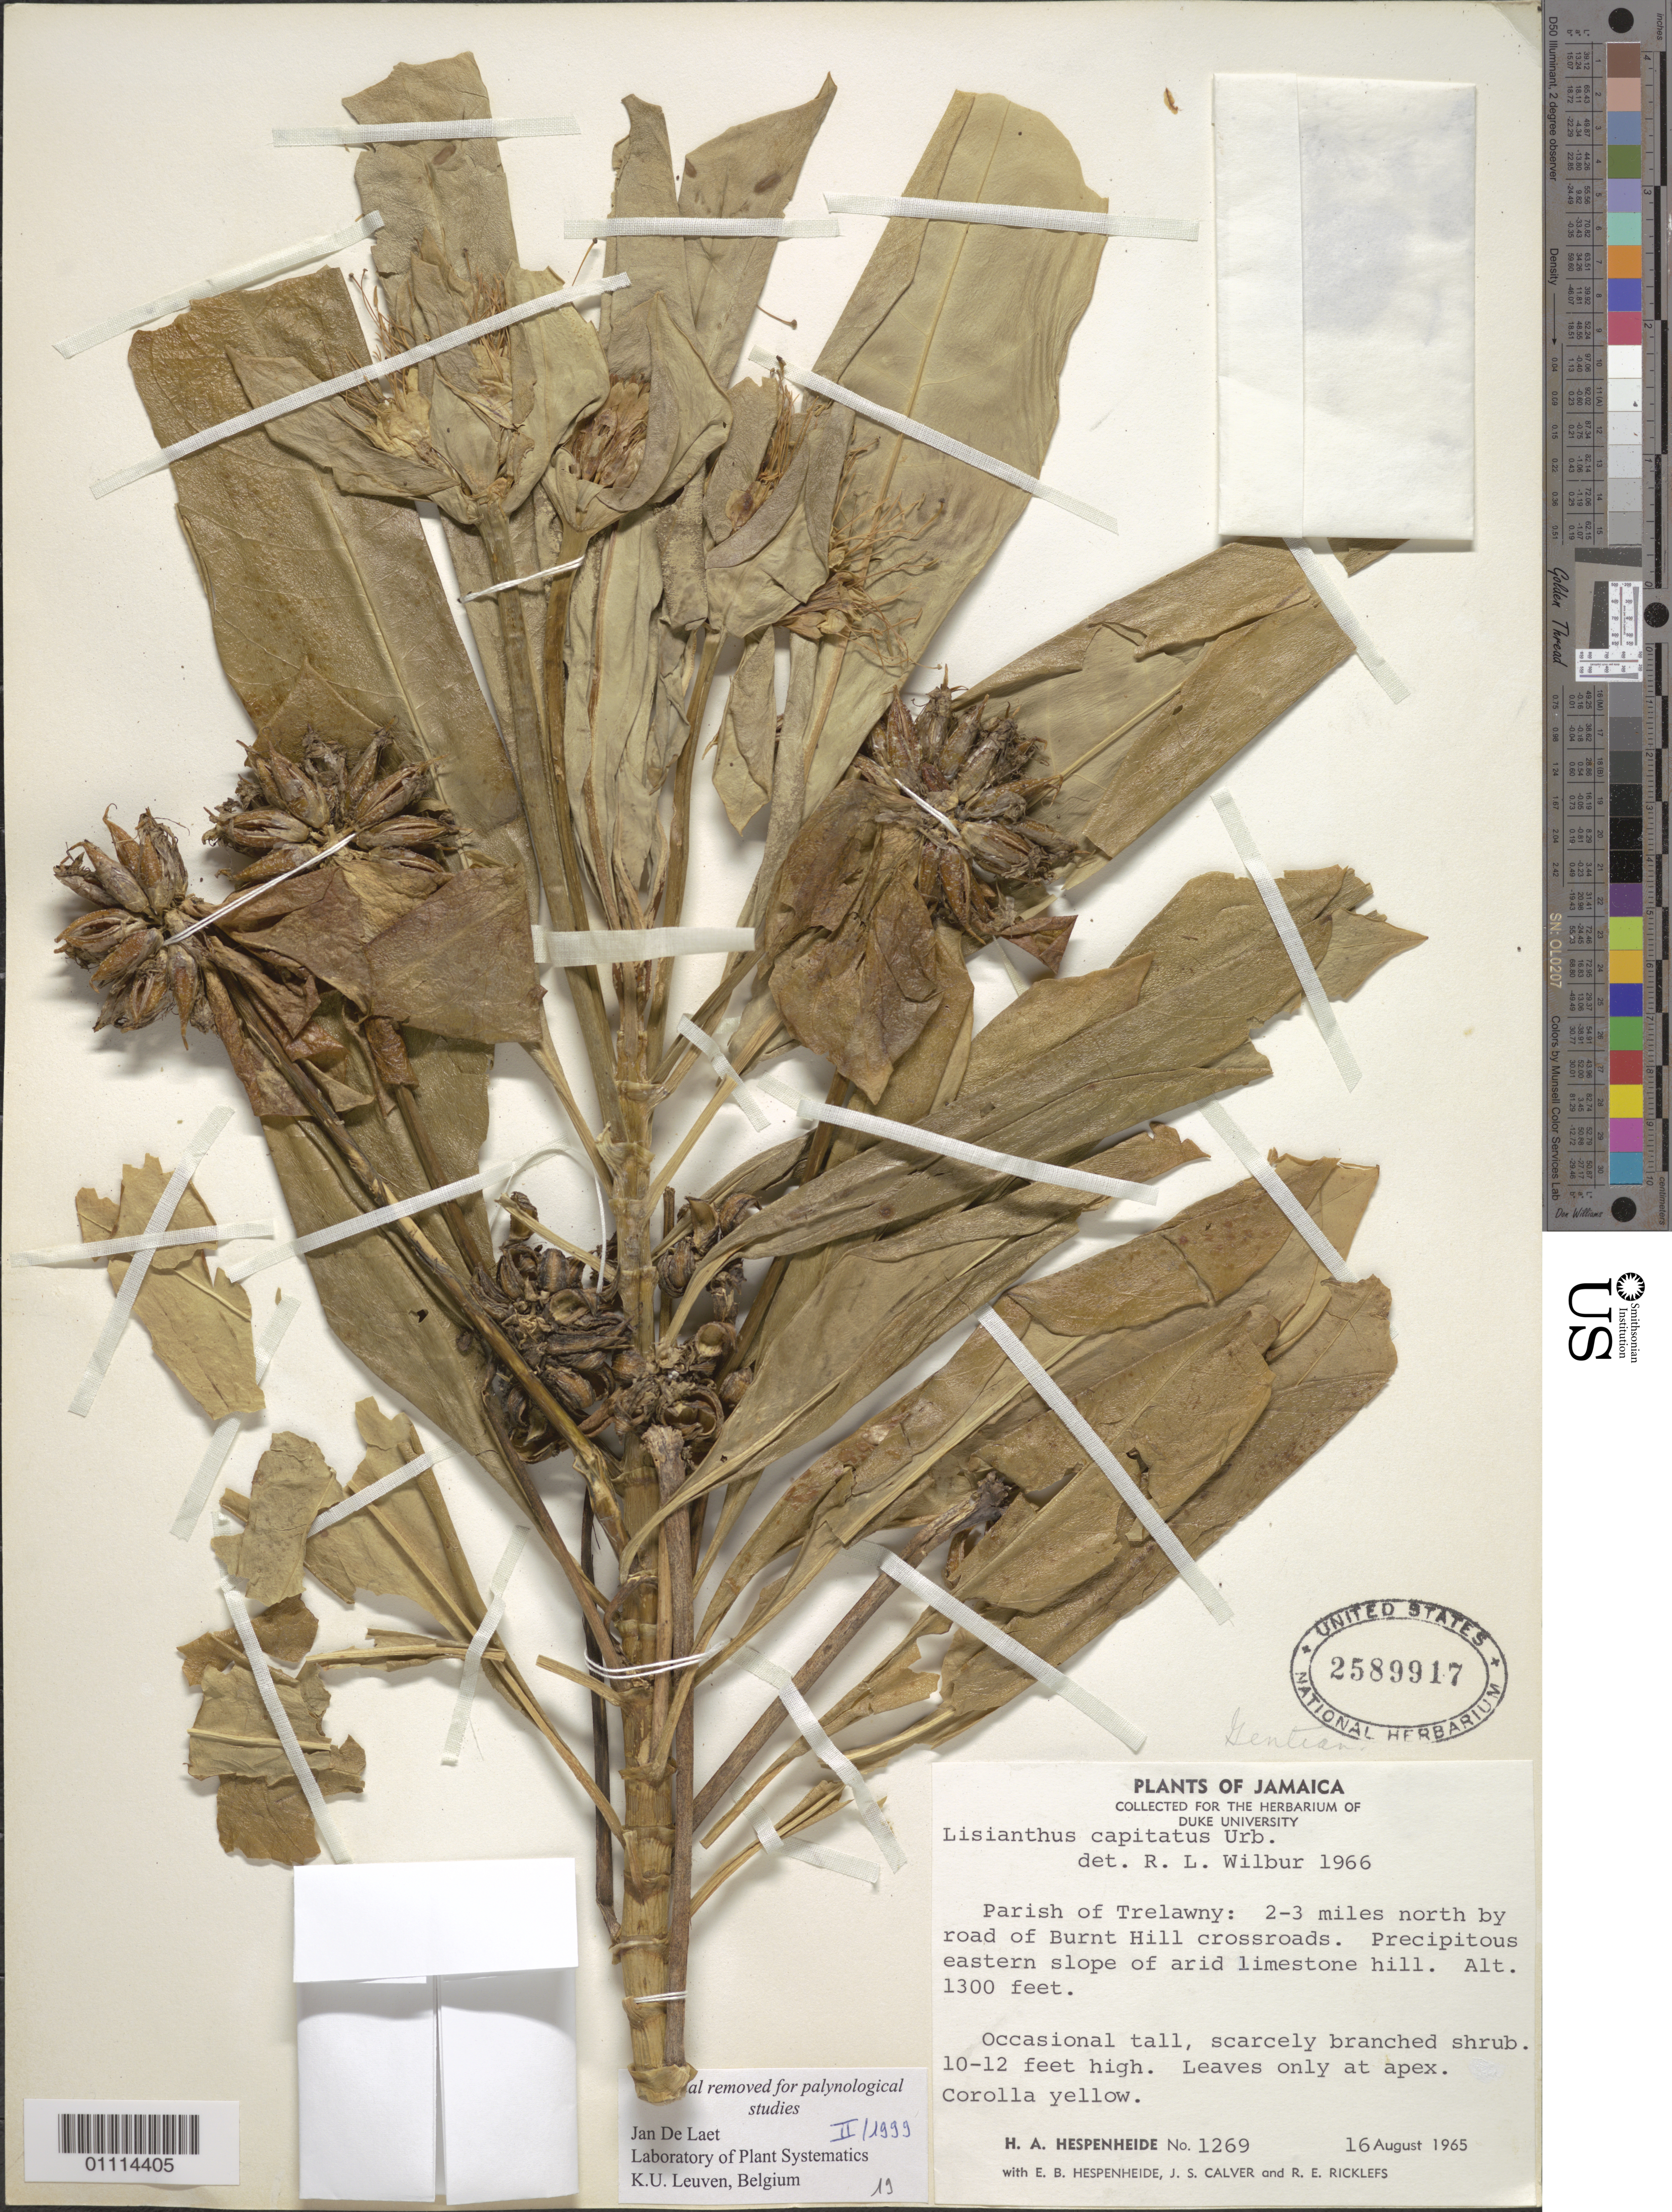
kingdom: Plantae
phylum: Tracheophyta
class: Magnoliopsida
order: Gentianales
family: Gentianaceae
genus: Lisianthius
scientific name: Lisianthius capitatus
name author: Urb.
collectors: H. A. Hespenheide, E. Hespenheide, J. Calver & R. Ricklefs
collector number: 1269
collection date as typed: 16 Aug 1965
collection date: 1965-08-16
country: Jamaica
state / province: Trelawny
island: Jamaica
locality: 2-3 miles N by road of Burnt Hill crossroads. Precipitous E slope of arid limestone hill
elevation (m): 396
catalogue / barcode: US 2589917